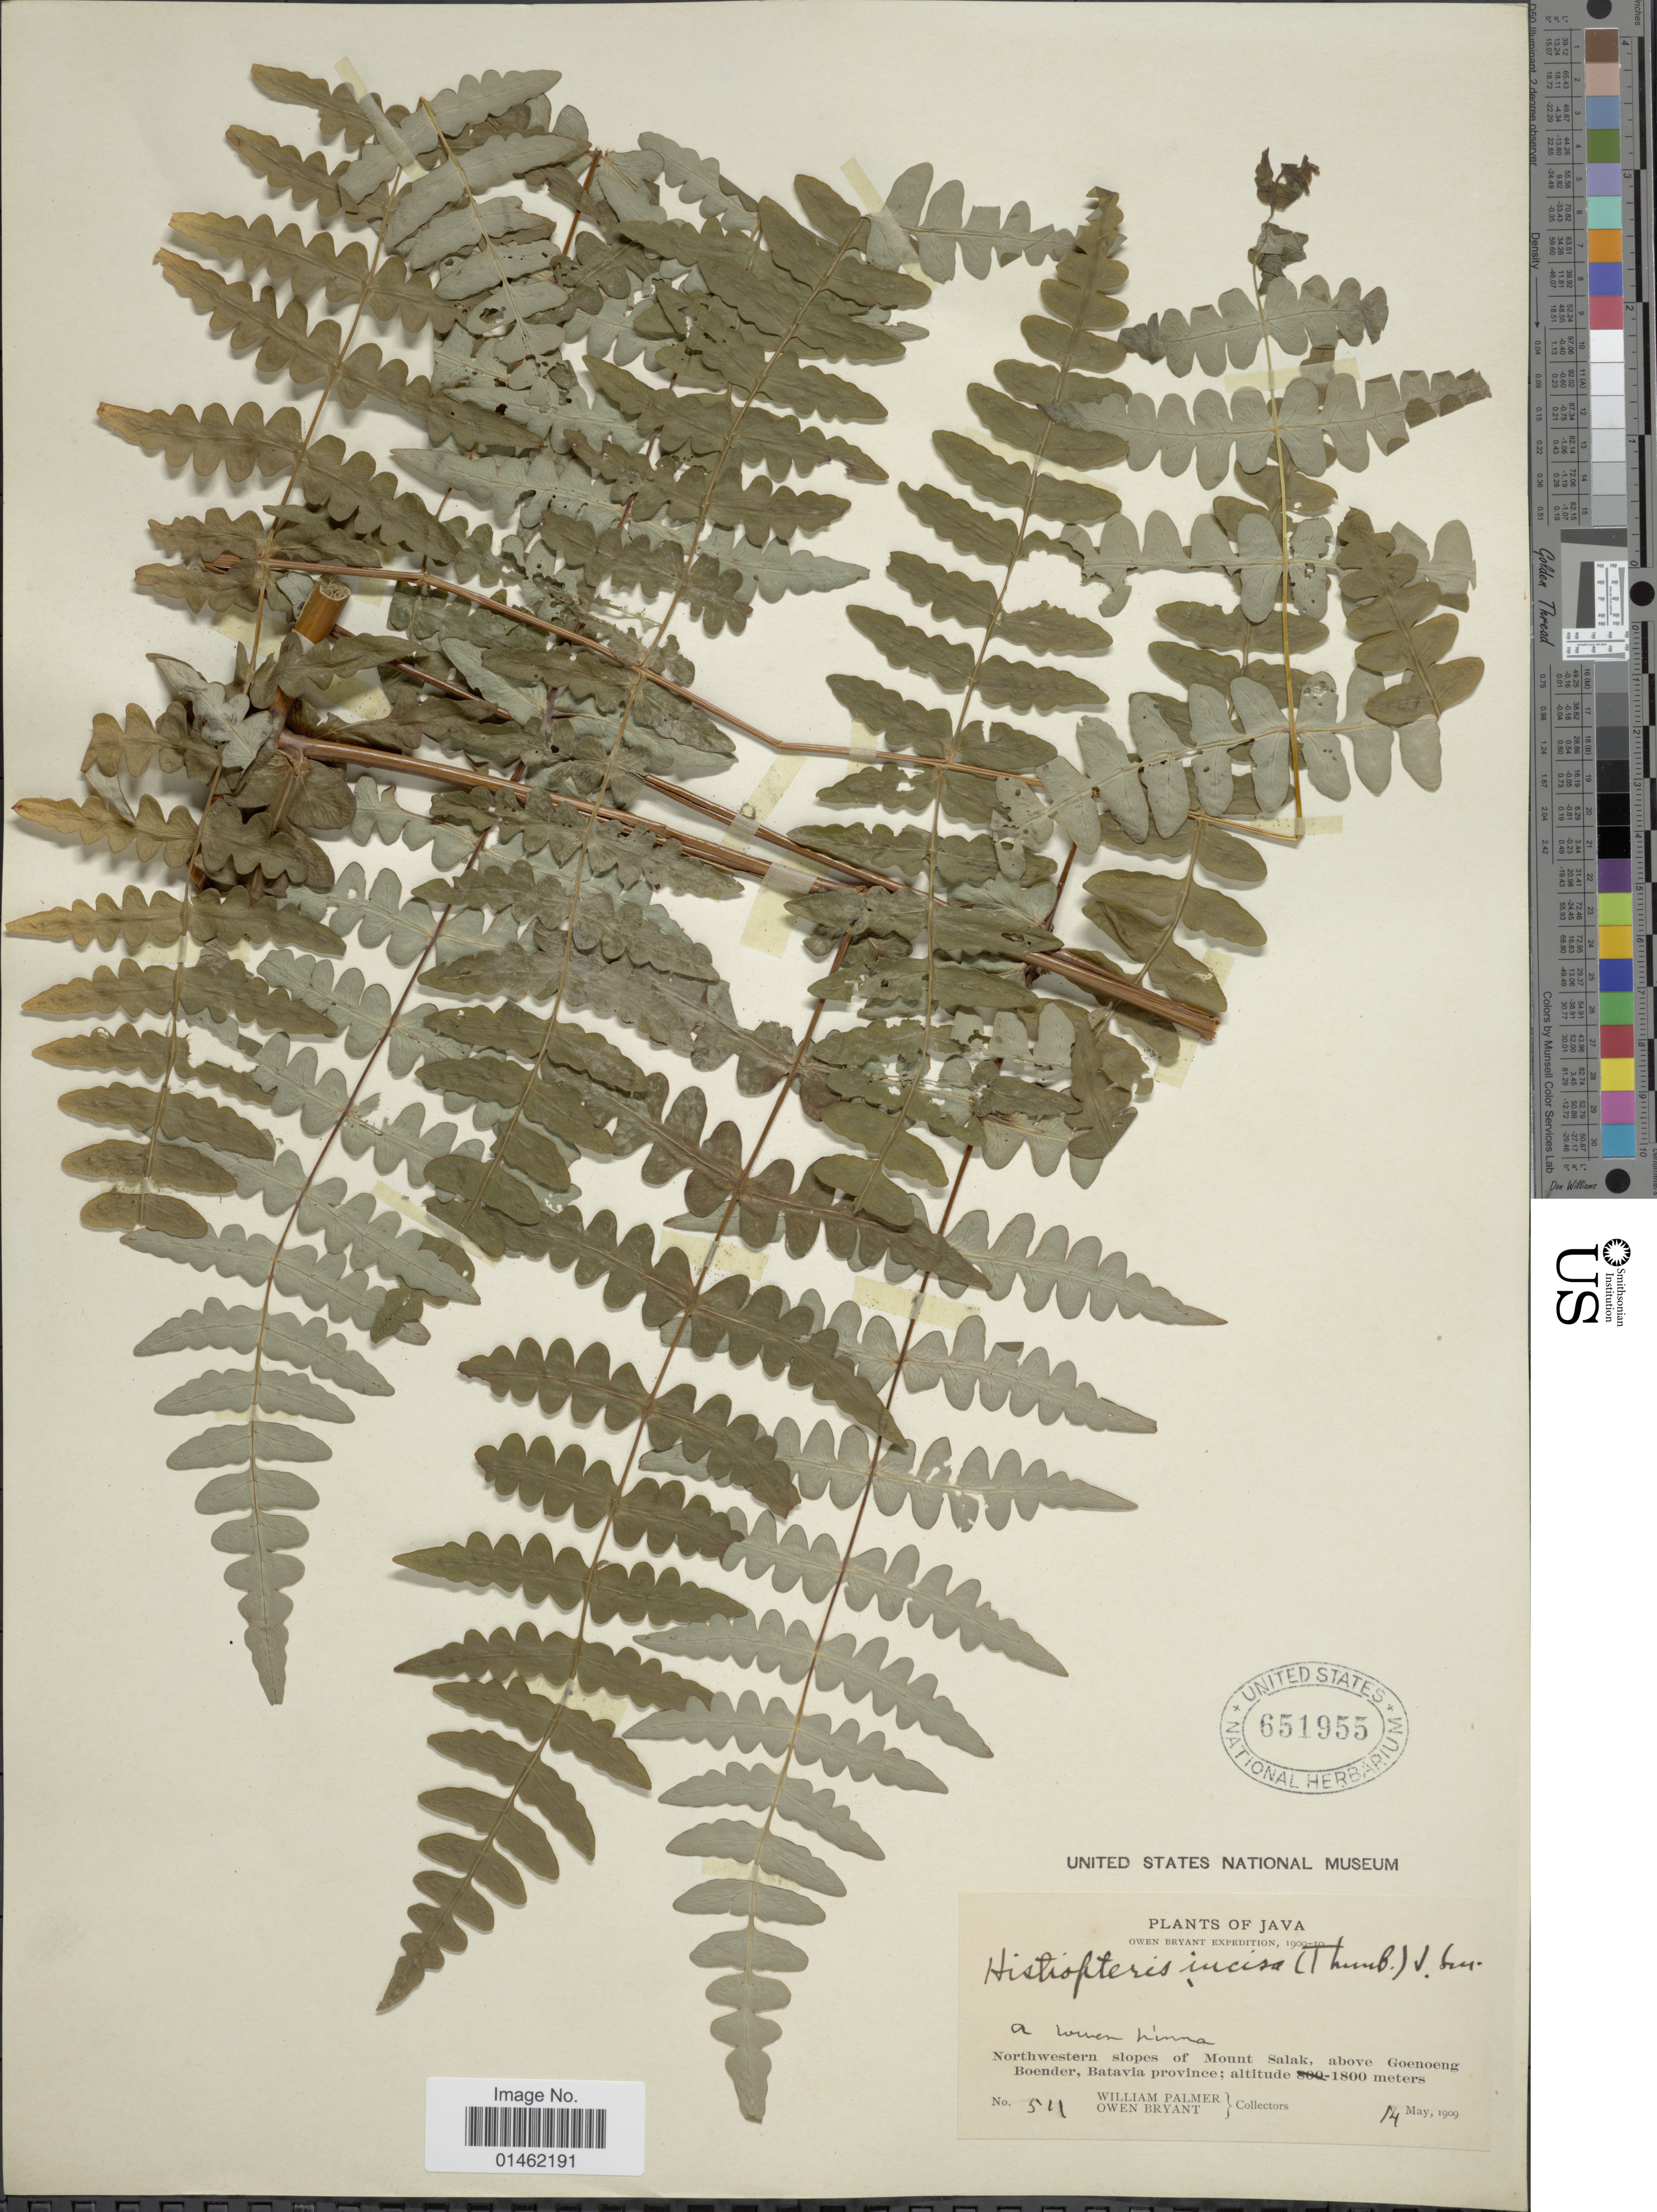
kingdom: Plantae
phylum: Tracheophyta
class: Polypodiopsida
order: Polypodiales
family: Dennstaedtiaceae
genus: Histiopteris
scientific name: Histiopteris incisa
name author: (Thunb.) J. Sm.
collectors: W. Palmer & O. Bryant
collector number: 511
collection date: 1909-05-14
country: Indonesia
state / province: Java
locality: Northwestern slopes of Mount Salak, above Goenoeng Boender, Batavia province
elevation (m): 1800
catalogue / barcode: US 651955